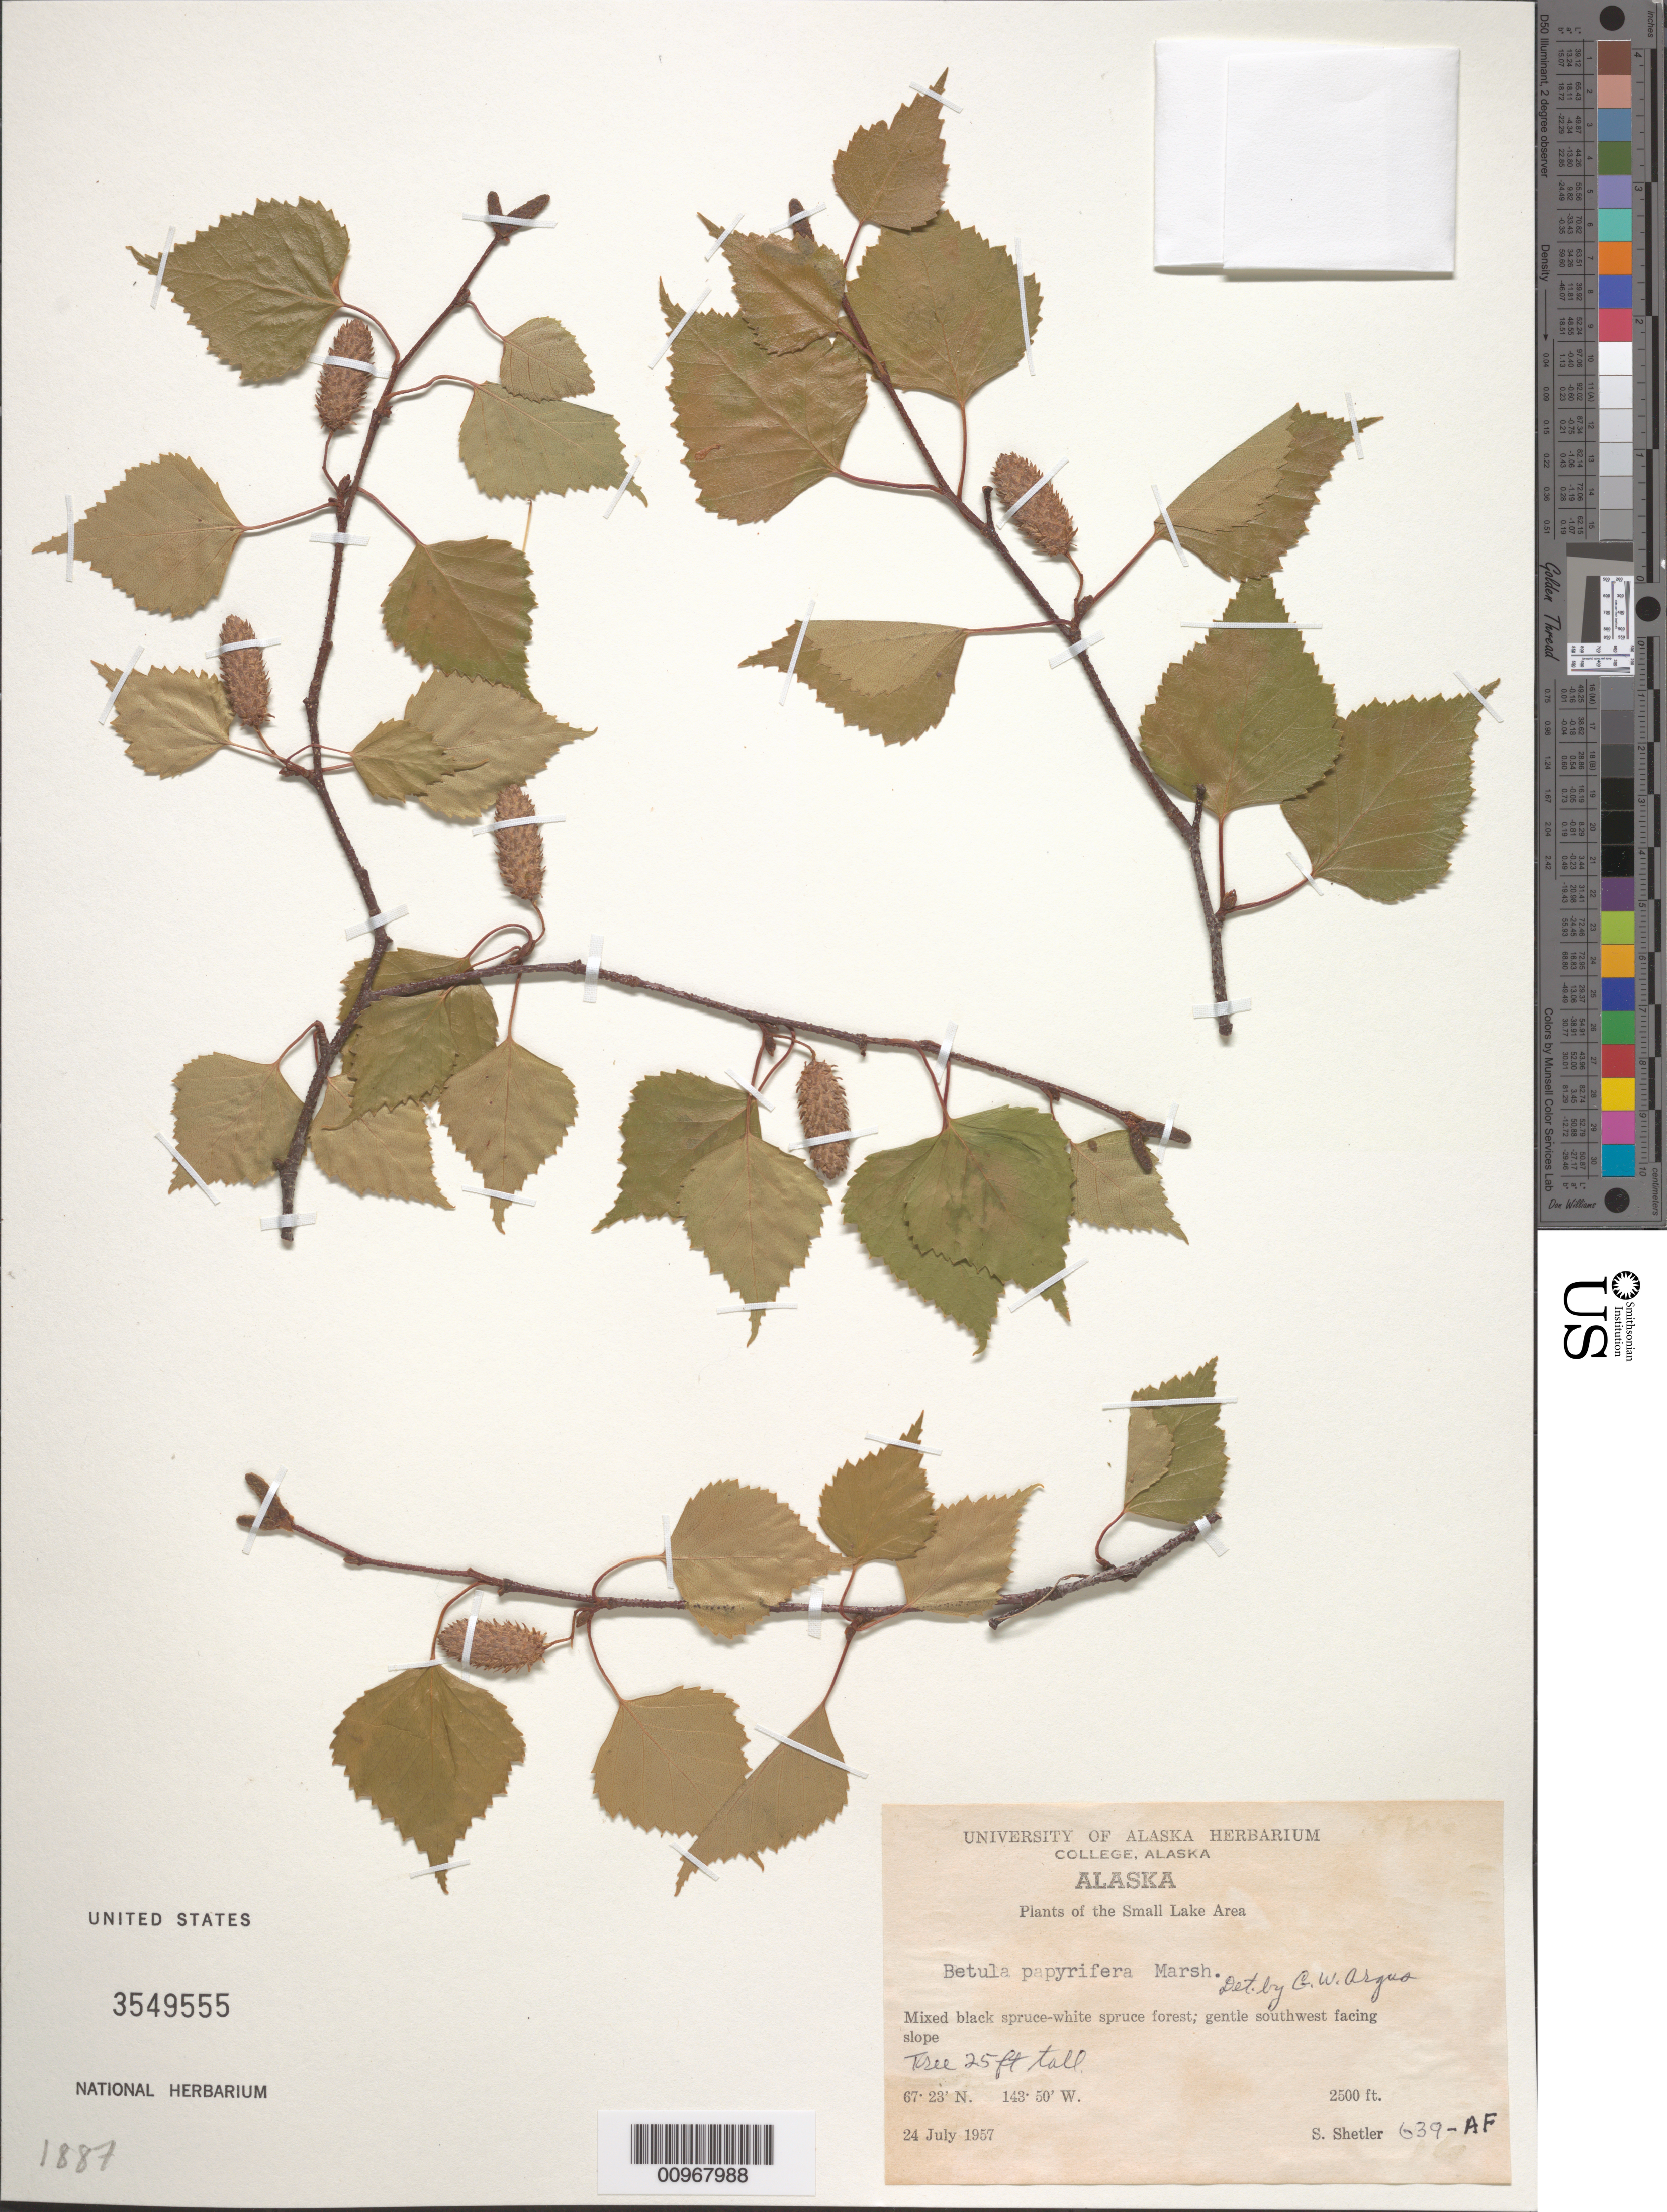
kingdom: Plantae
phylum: Tracheophyta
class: Magnoliopsida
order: Fagales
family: Betulaceae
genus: Betula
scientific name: Betula papyrifera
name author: Marshall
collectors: S. Shetler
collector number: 639-AF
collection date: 1957-07-24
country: United States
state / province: Alaska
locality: Small Lake Area. Gentle southwest facing slope.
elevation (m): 762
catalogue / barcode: US 3549555